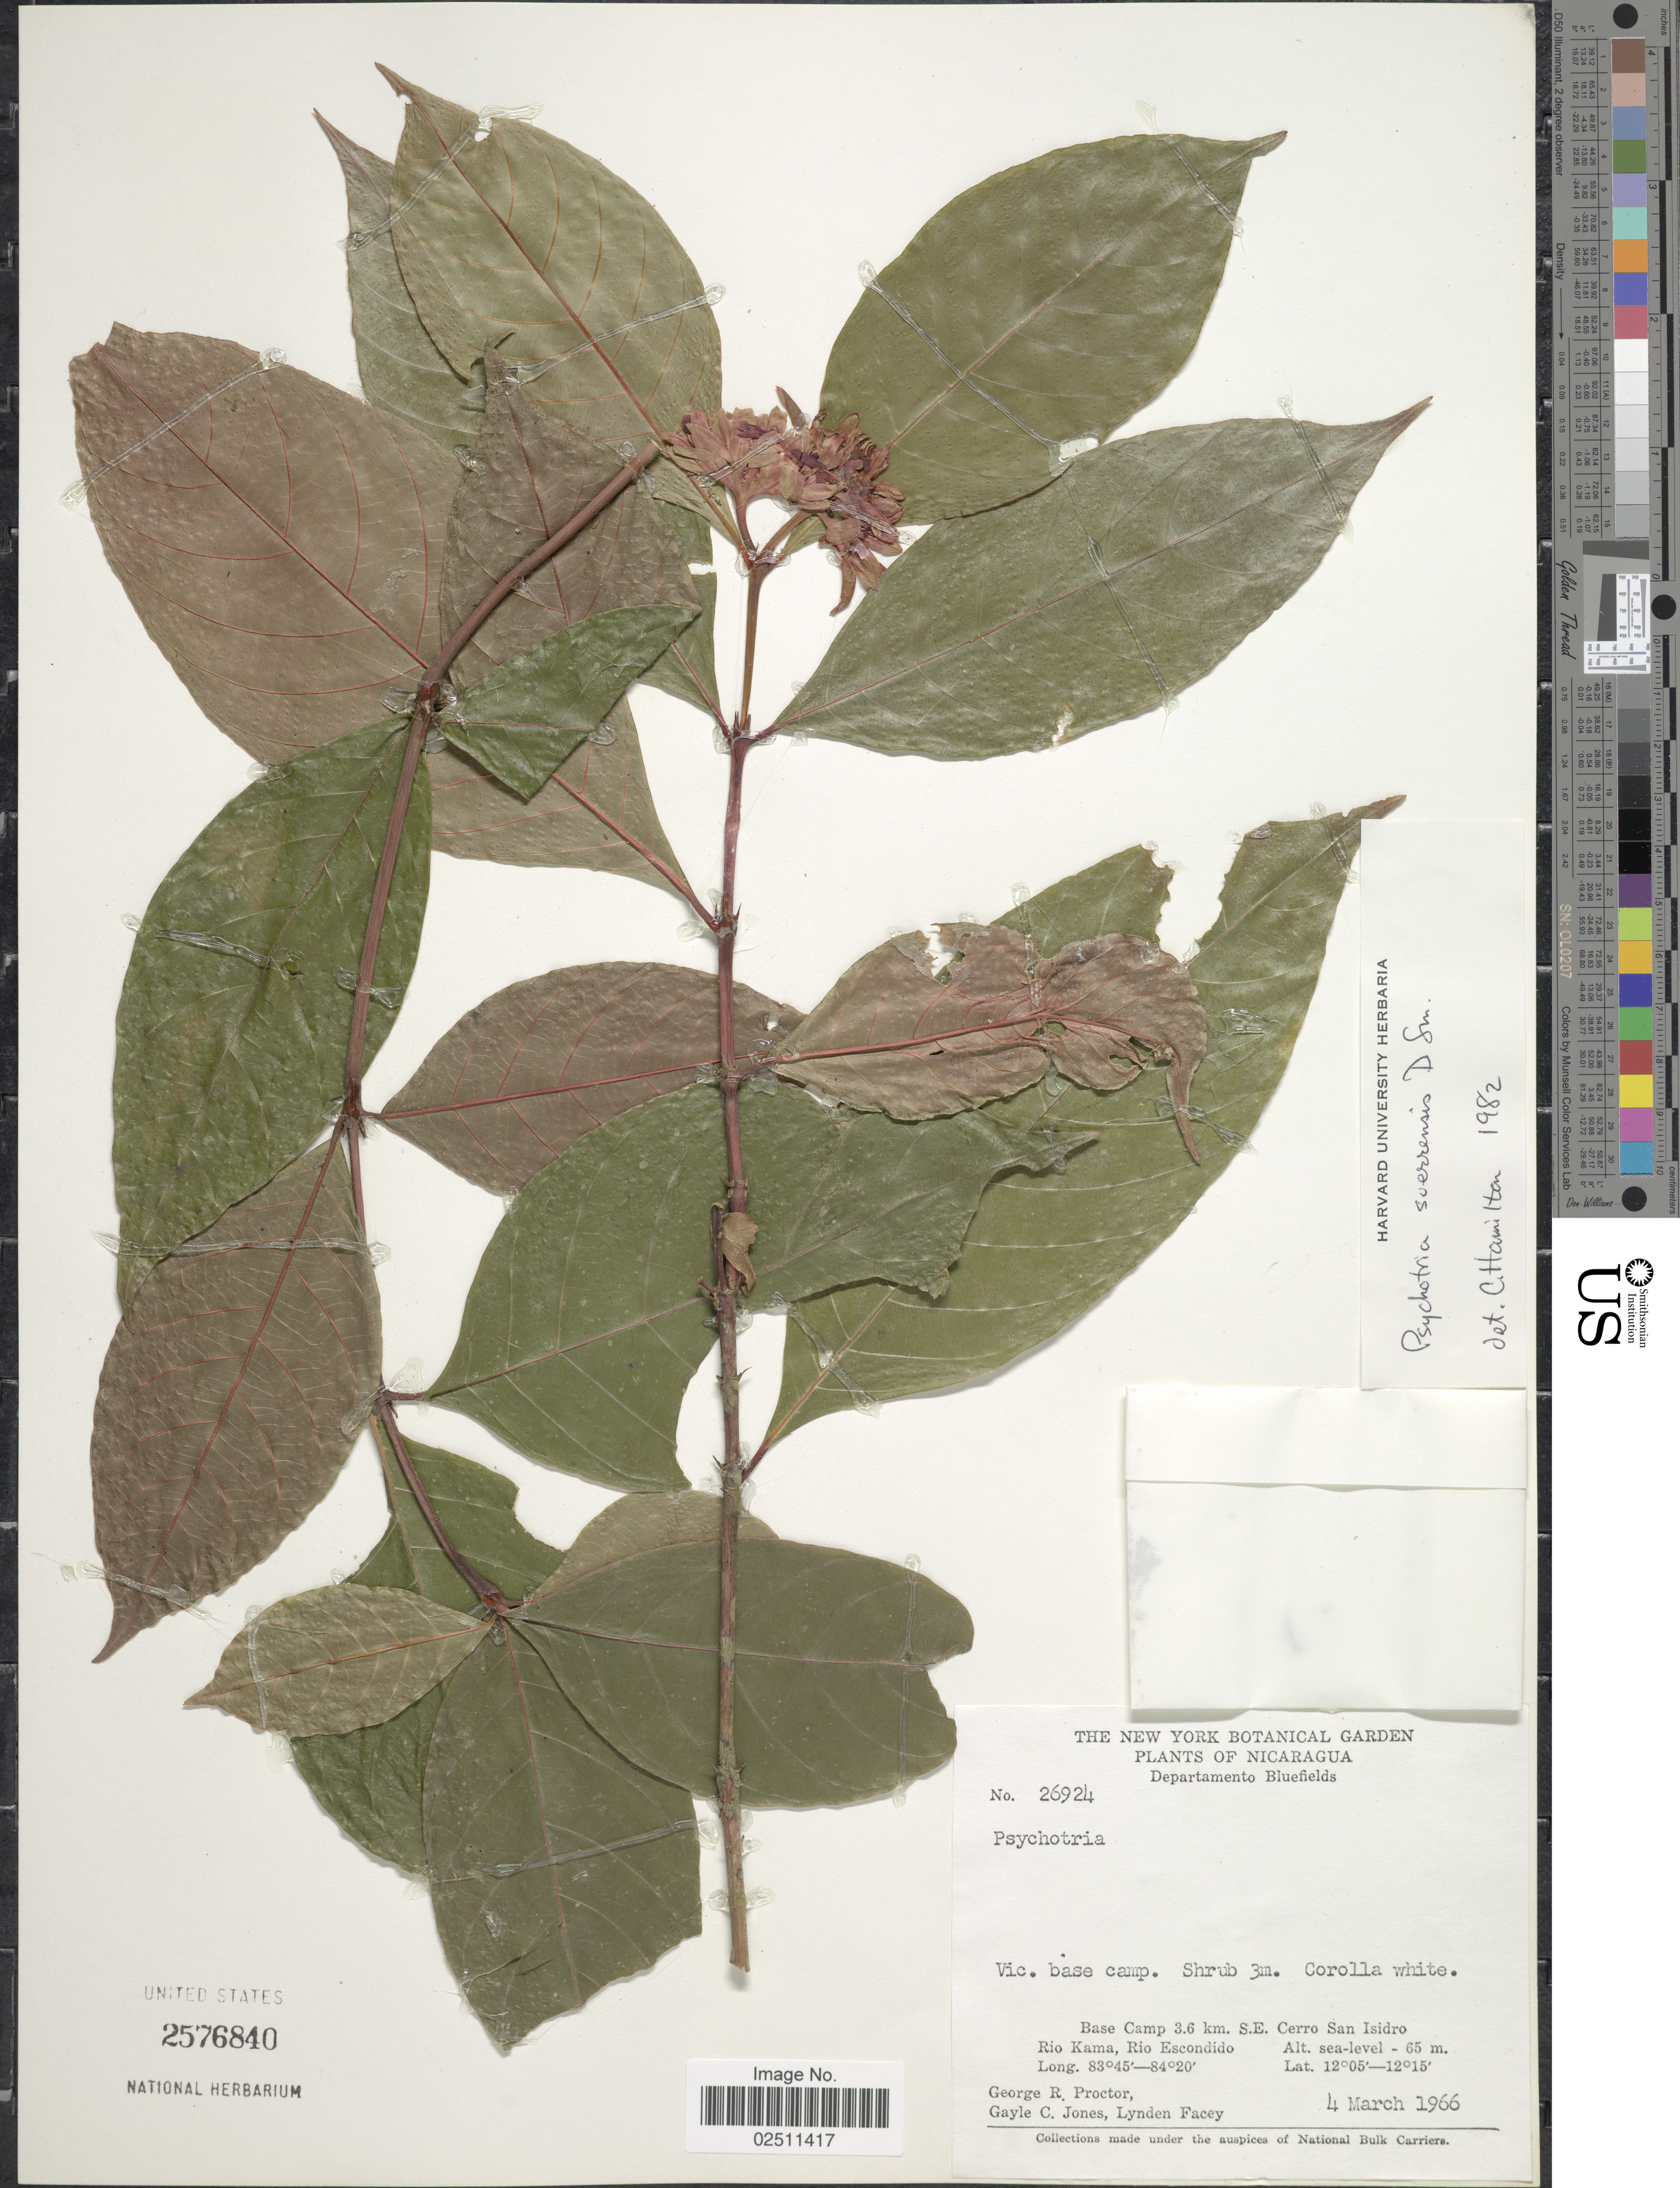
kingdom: Plantae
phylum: Tracheophyta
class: Magnoliopsida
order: Gentianales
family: Rubiaceae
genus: Psychotria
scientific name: Psychotria suerrensis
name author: Donn. Sm.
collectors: G. R. Proctor, G. C. Jones & L. Facey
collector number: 26924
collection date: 1966-03-04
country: Nicaragua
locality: Departamento Bluefields. Base Camp 3.6 km. S. E. Cerro San Isidro. Rio Kama, Rio Escondido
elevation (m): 65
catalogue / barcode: US 2576840